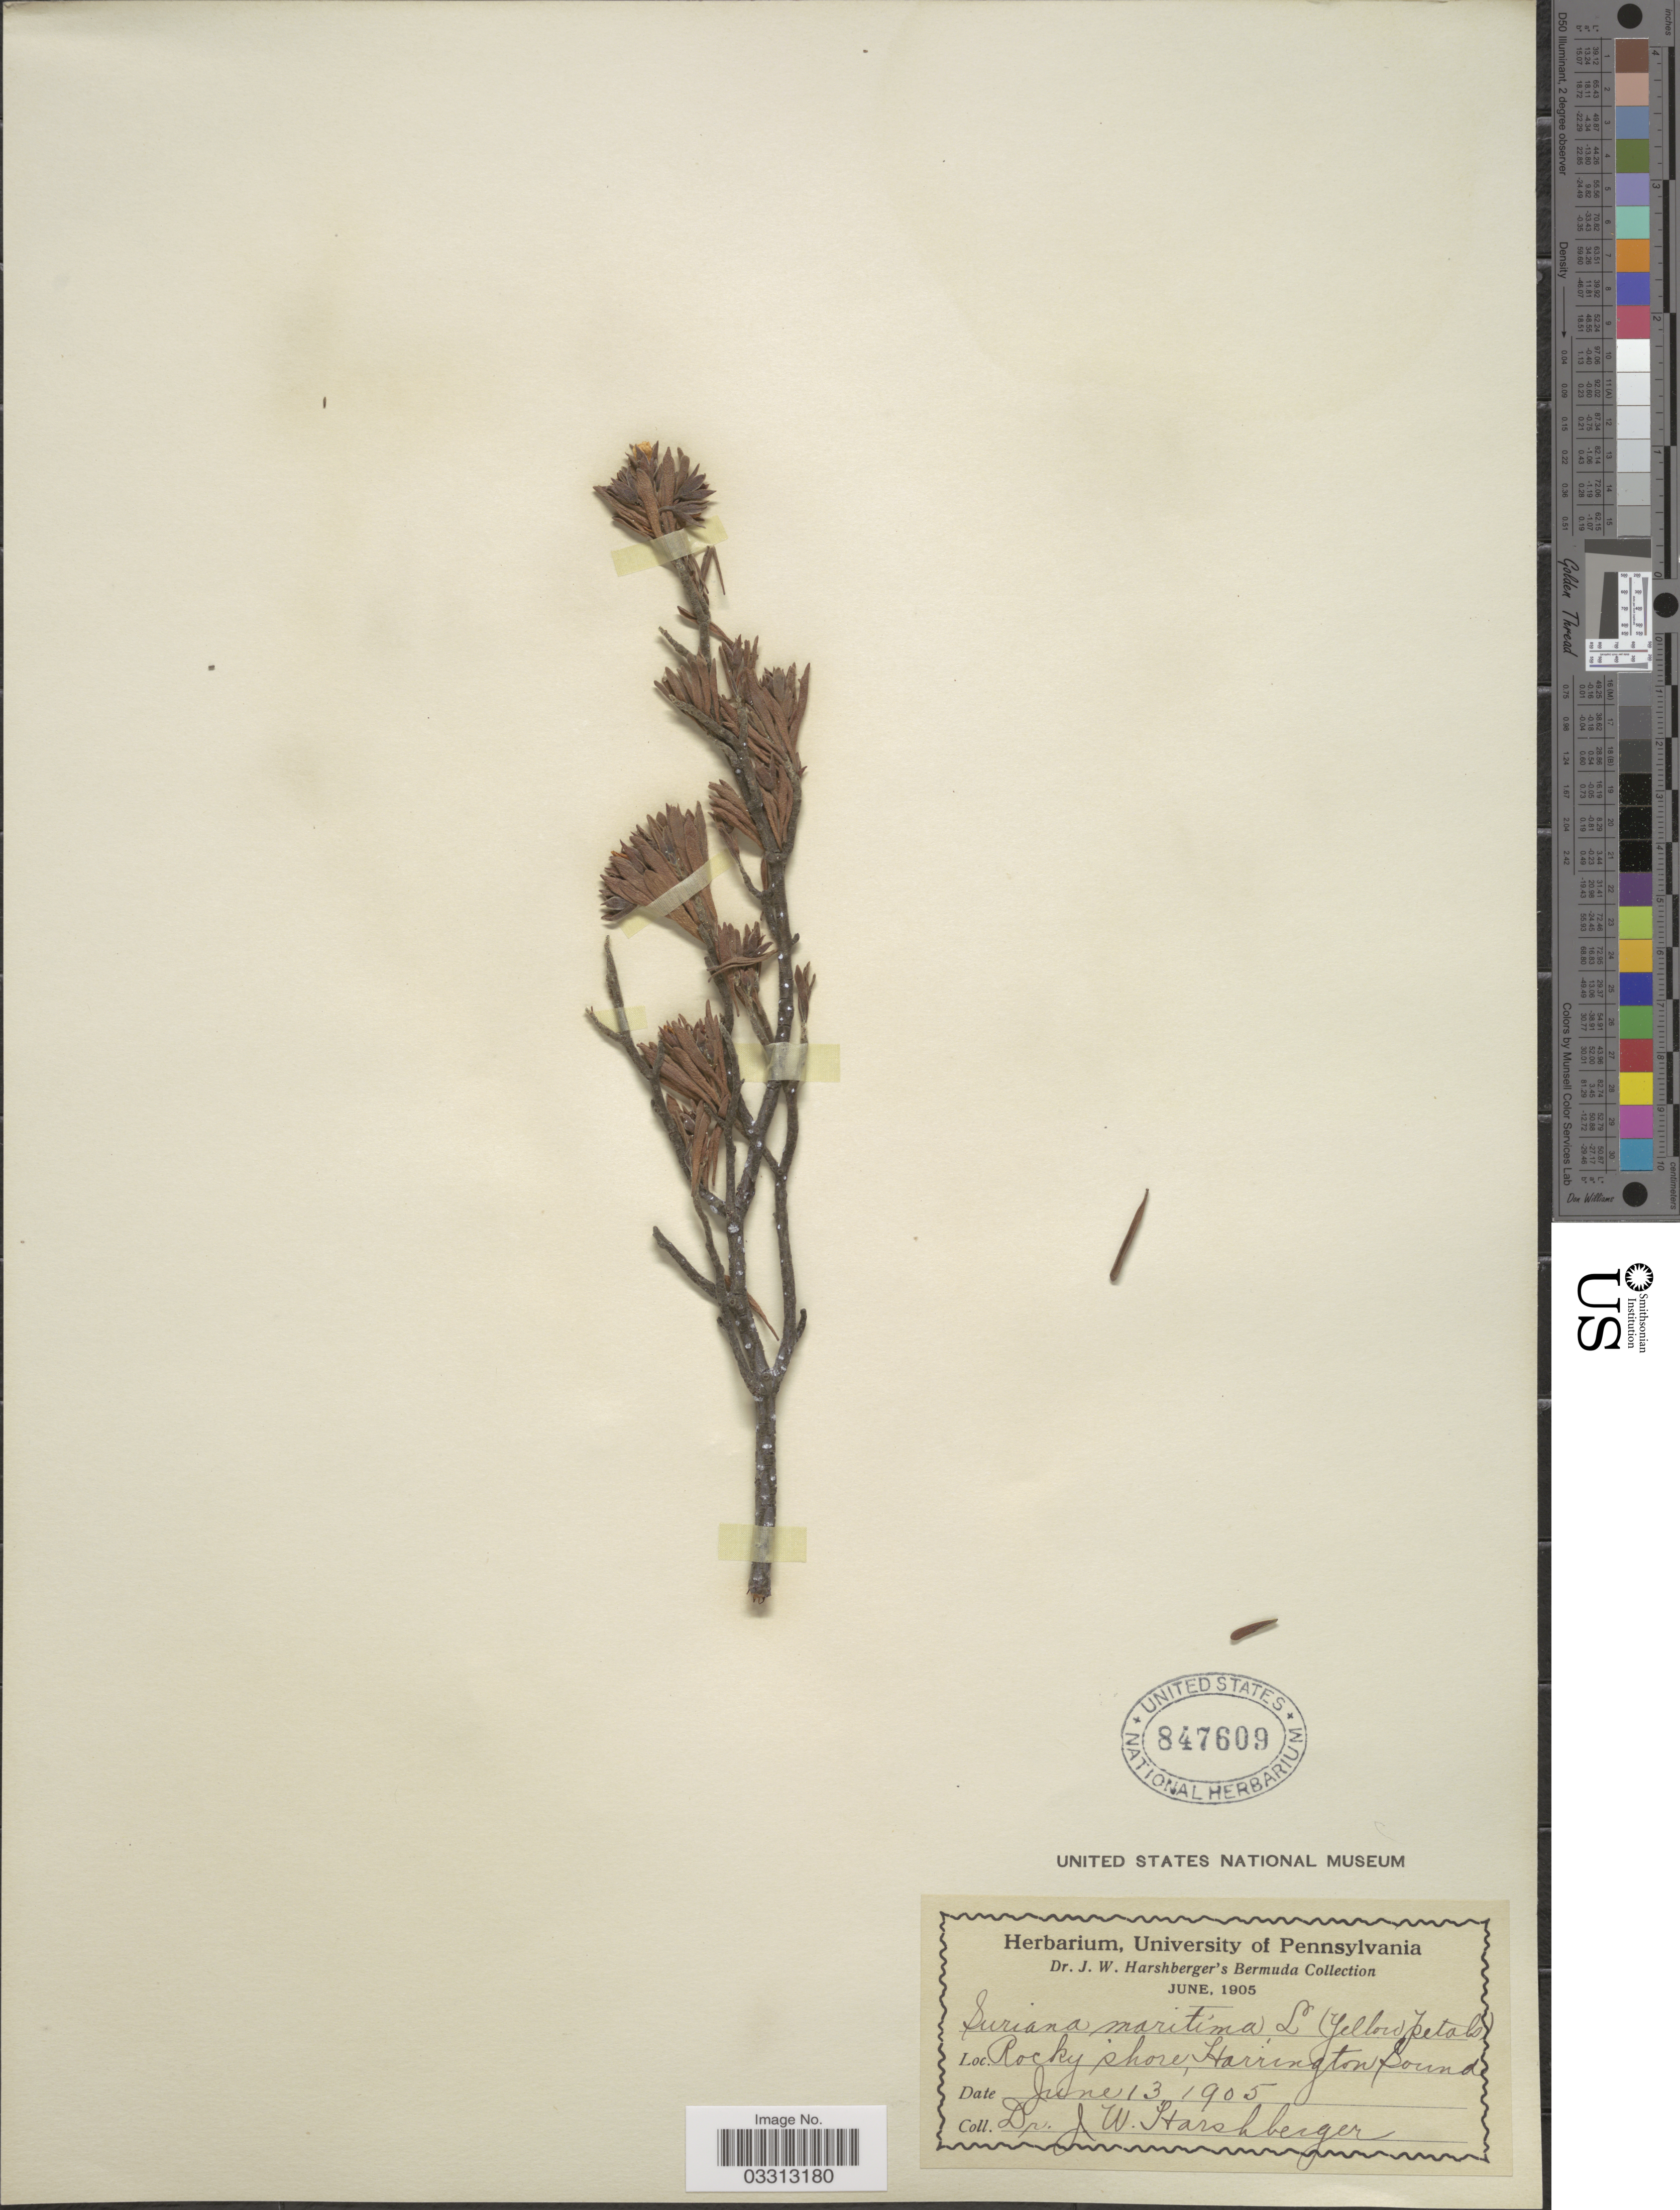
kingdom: Plantae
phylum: Tracheophyta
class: Magnoliopsida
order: Fabales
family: Surianaceae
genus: Suriana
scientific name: Suriana maritima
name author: L.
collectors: J. W. Harshberger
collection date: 1905-06-13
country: Bermuda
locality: Rocky shore, Harrington Sound.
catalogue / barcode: US 847609